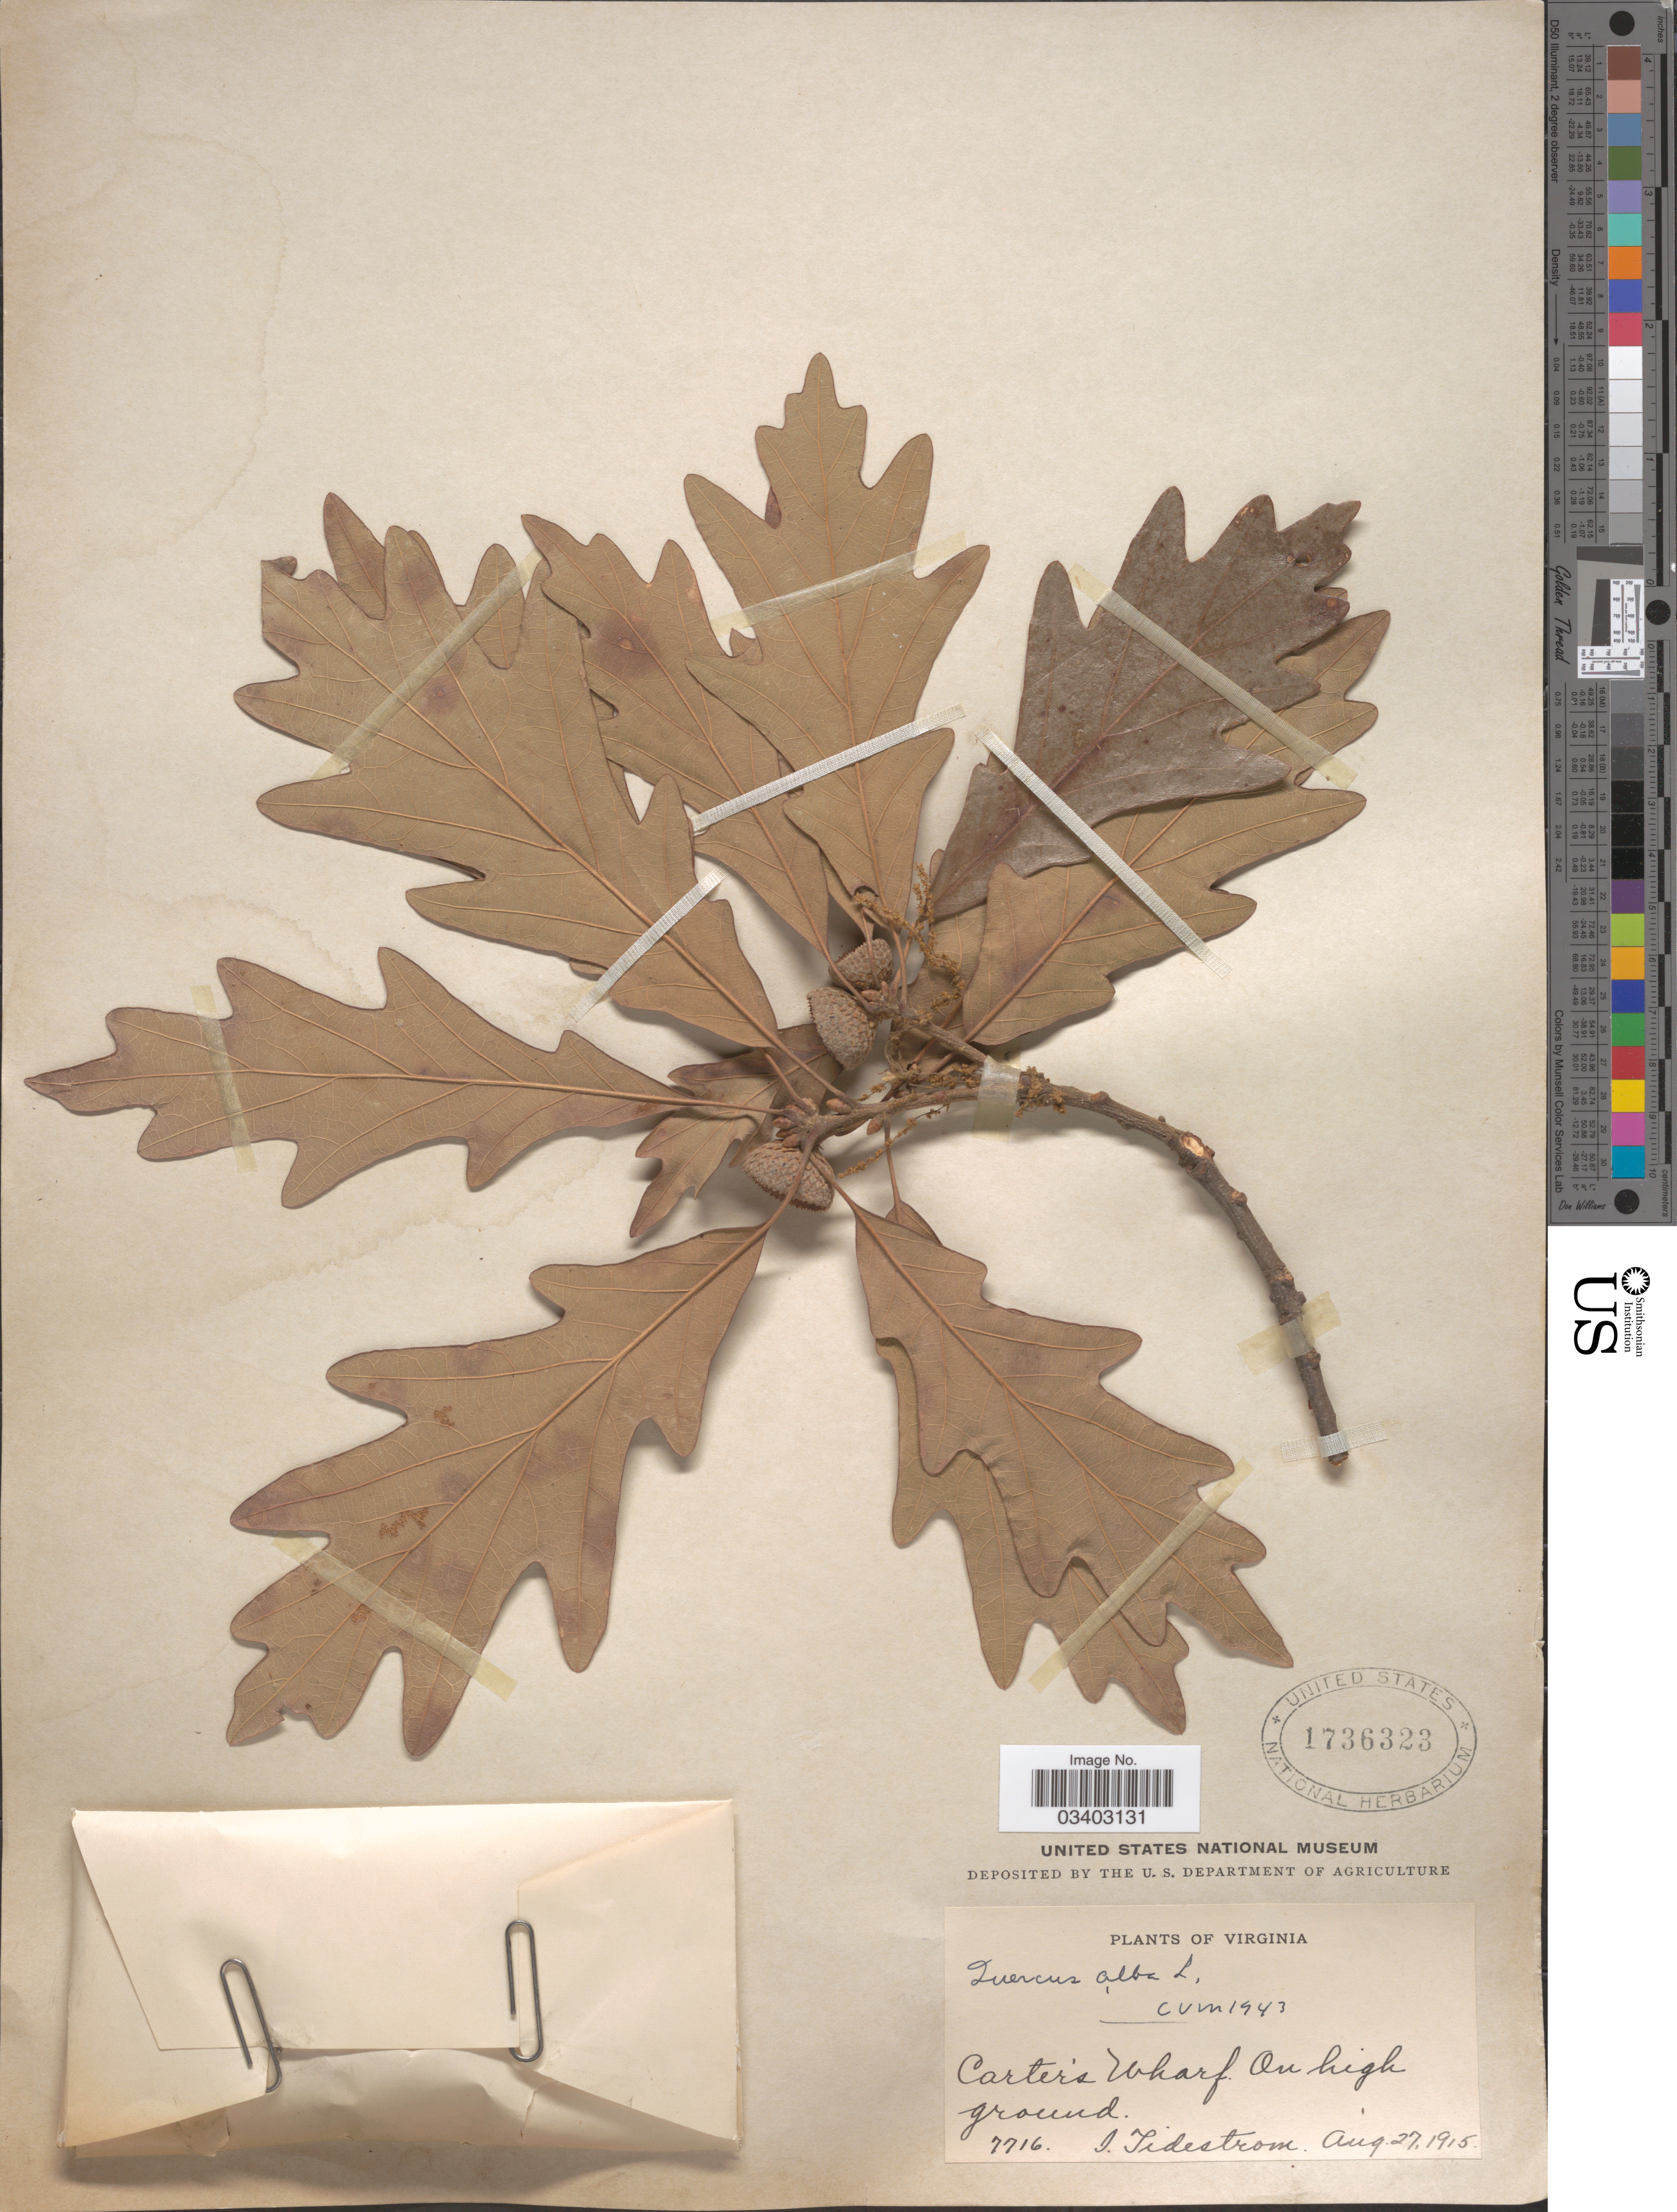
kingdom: Plantae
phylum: Tracheophyta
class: Magnoliopsida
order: Fagales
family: Fagaceae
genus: Quercus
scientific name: Quercus alba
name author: L.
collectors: I. F. Tidestrom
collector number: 7716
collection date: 1915-08-27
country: United States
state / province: Virginia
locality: Carter's Wharf. On high ground.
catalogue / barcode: US 1736323